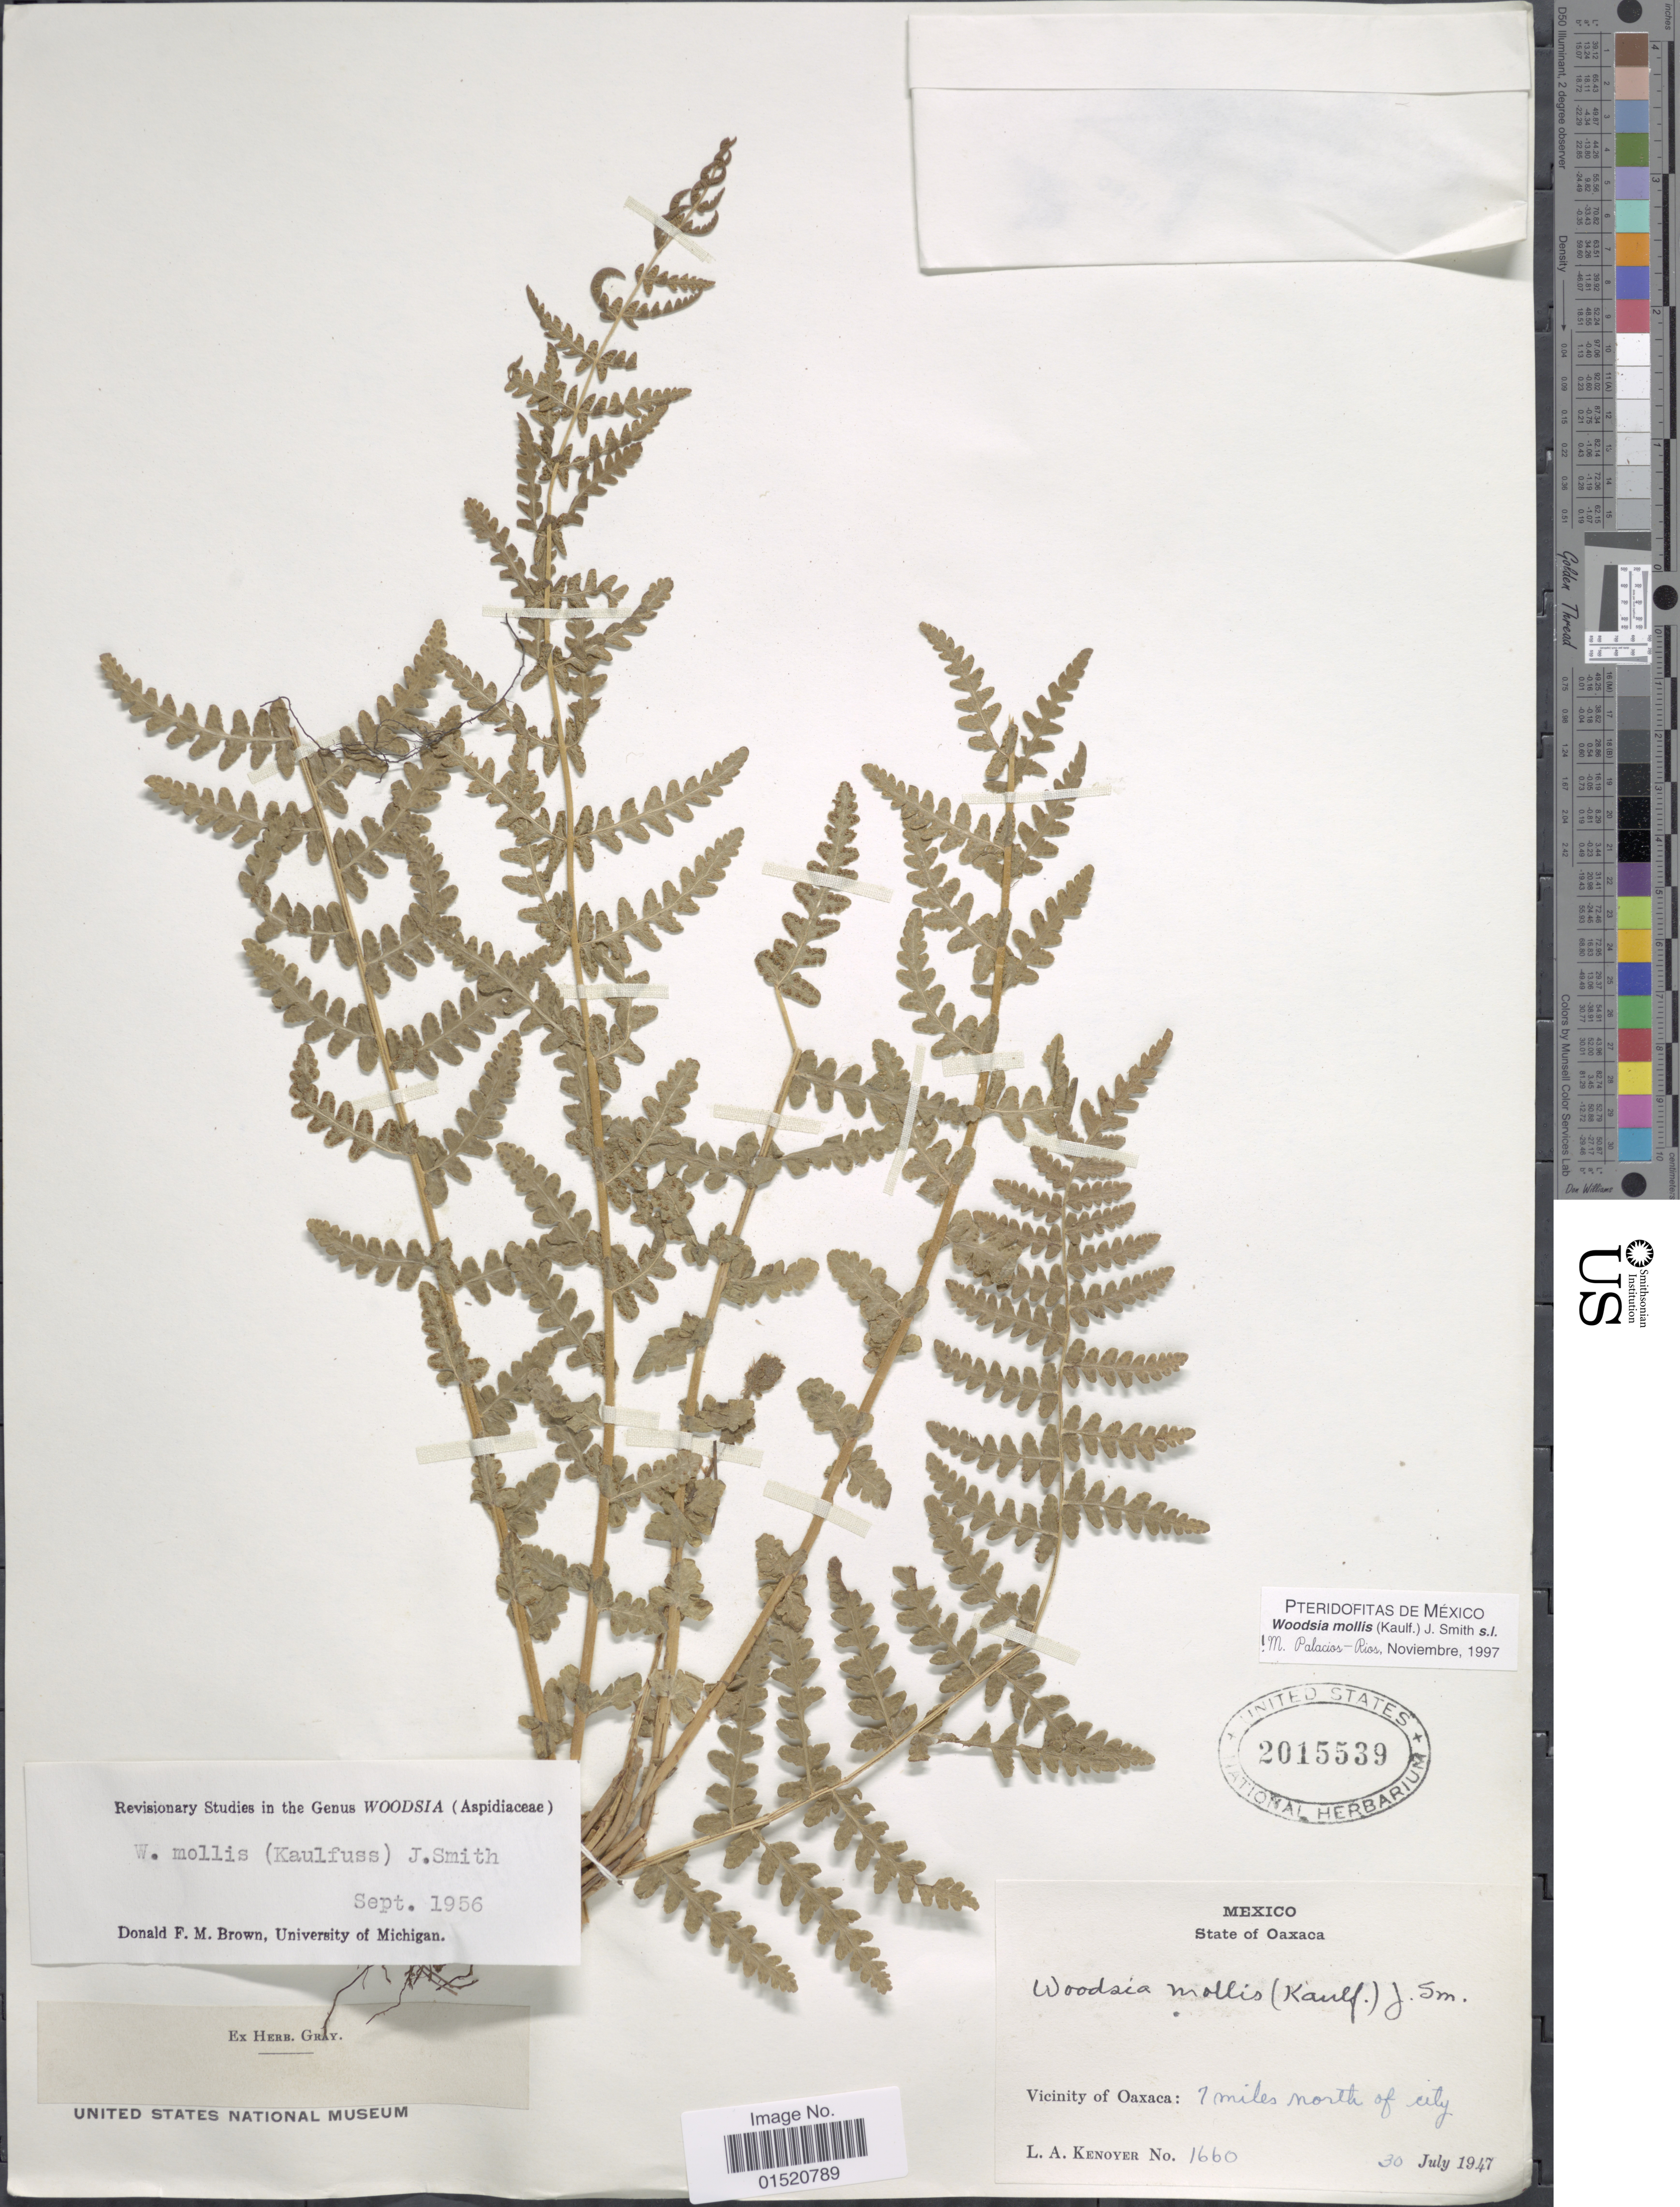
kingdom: Plantae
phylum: Tracheophyta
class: Polypodiopsida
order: Polypodiales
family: Woodsiaceae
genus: Woodsia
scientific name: Woodsia mollis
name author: (Kaulf.) J. Sm.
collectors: L. A. Kenoyer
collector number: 1660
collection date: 1947-07-30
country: Mexico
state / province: Oaxaca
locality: Vicinity of Oaxaca: 1 miles north of city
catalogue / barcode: US 2015539